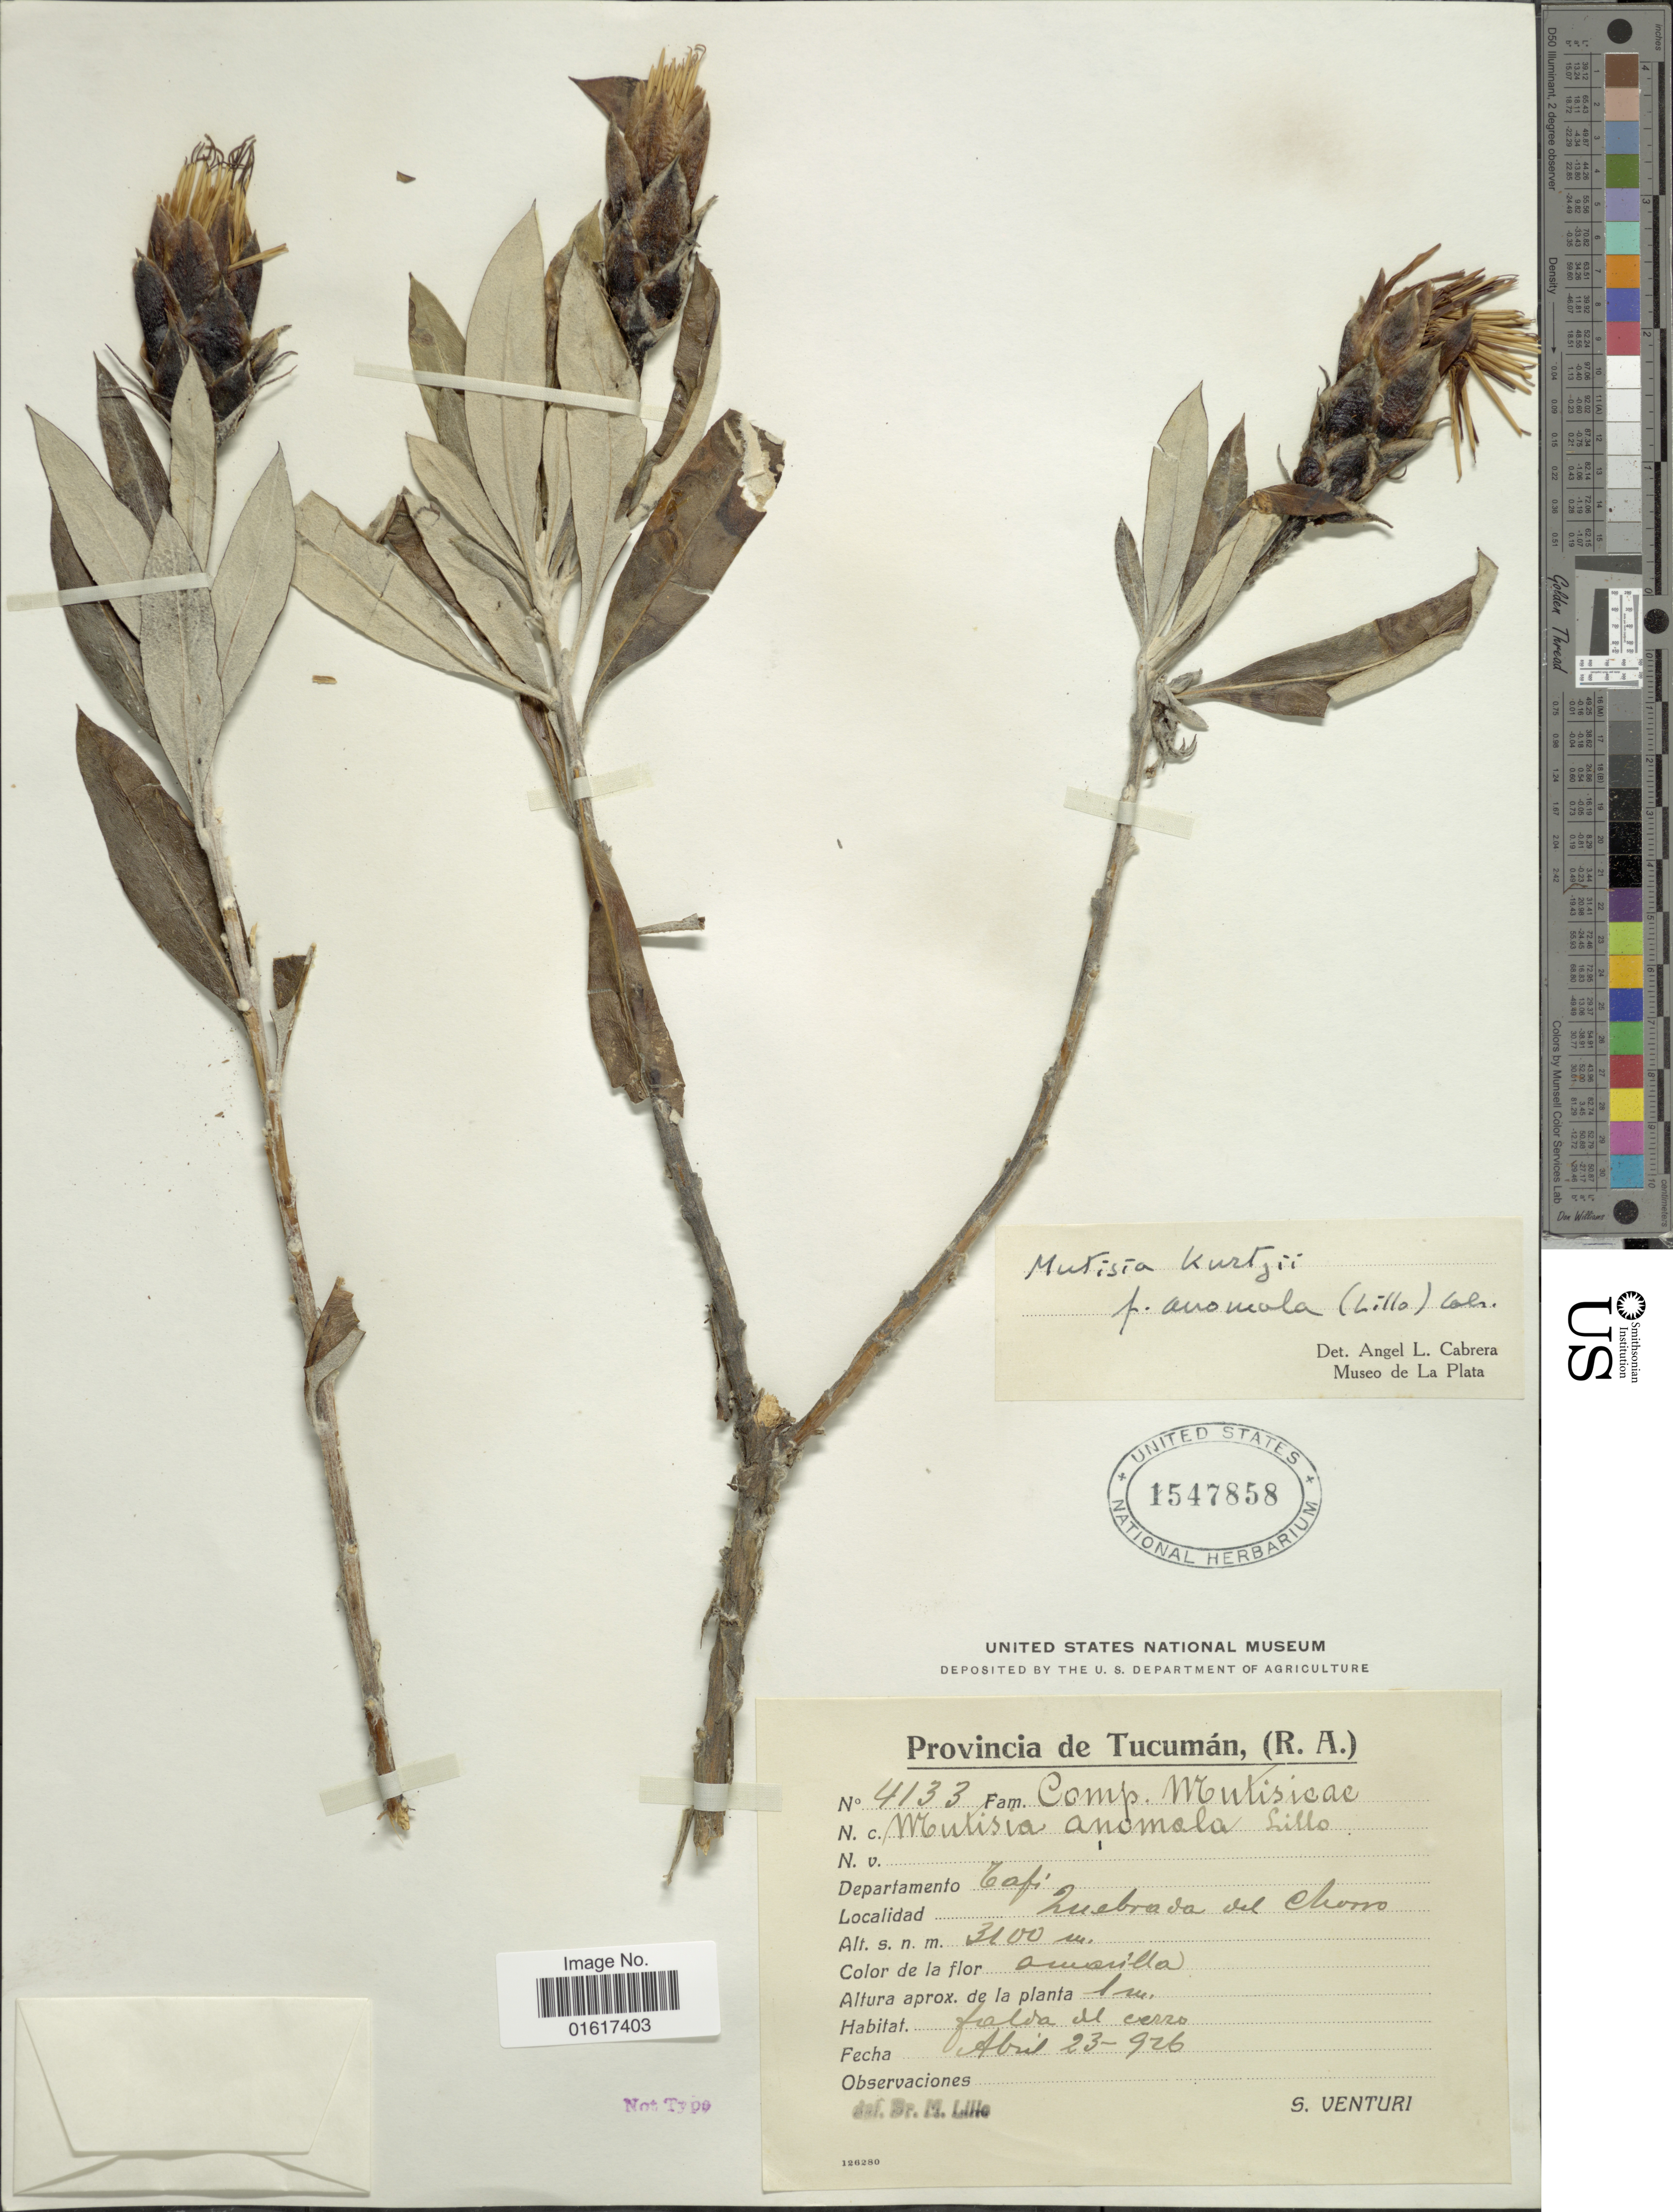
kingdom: Plantae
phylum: Tracheophyta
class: Magnoliopsida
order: Asterales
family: Asteraceae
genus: Mutisia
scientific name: Mutisia kurtzii var. anomala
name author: (Lillo) Cabrera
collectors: S. Venturi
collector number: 4133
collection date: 1926-04-23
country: Argentina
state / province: Tucuman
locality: Departamento Tafi. Quebrada del Chorro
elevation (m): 3100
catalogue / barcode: US 1547858